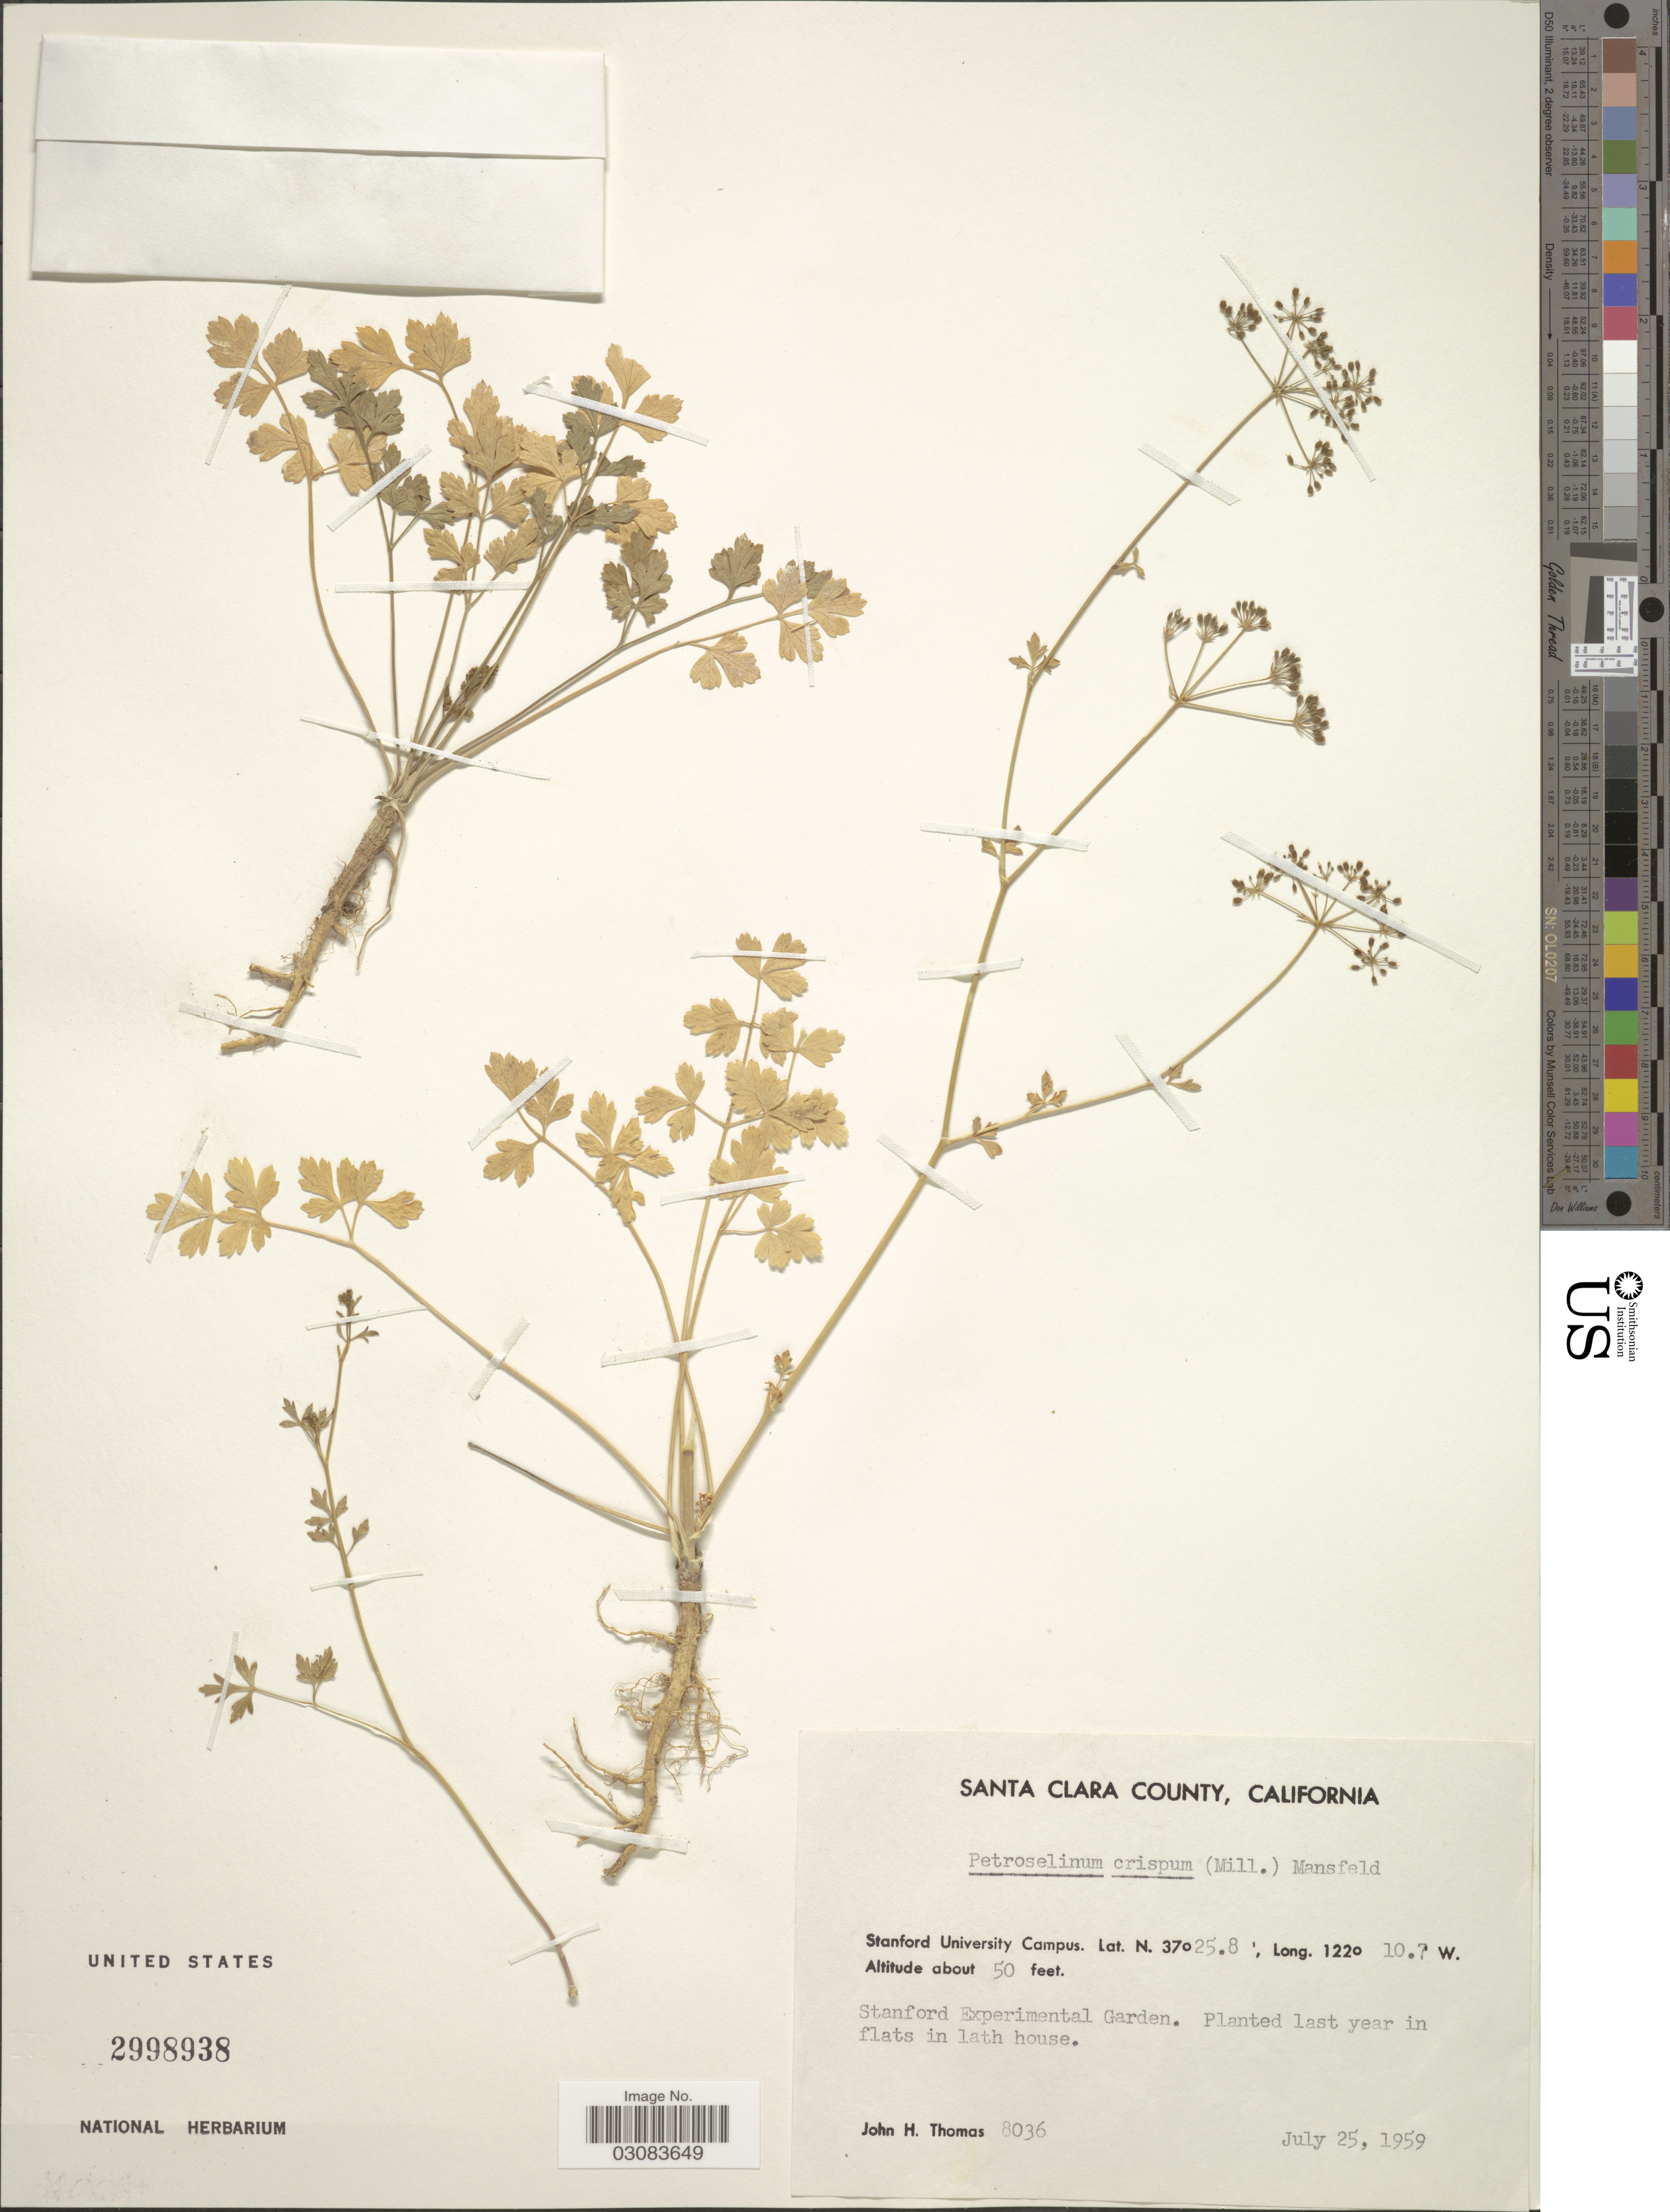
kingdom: Plantae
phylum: Tracheophyta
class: Magnoliopsida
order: Apiales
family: Apiaceae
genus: Petroselinum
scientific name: Petroselinum crispum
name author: (Mill.) Fuss.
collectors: J. H. Thomas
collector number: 8036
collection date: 1959-07-25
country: United States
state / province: California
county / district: Santa Clara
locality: Santa Clara County. Stanford University Campus. Stanford Experimental Garden.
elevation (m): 15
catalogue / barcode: US 2998938